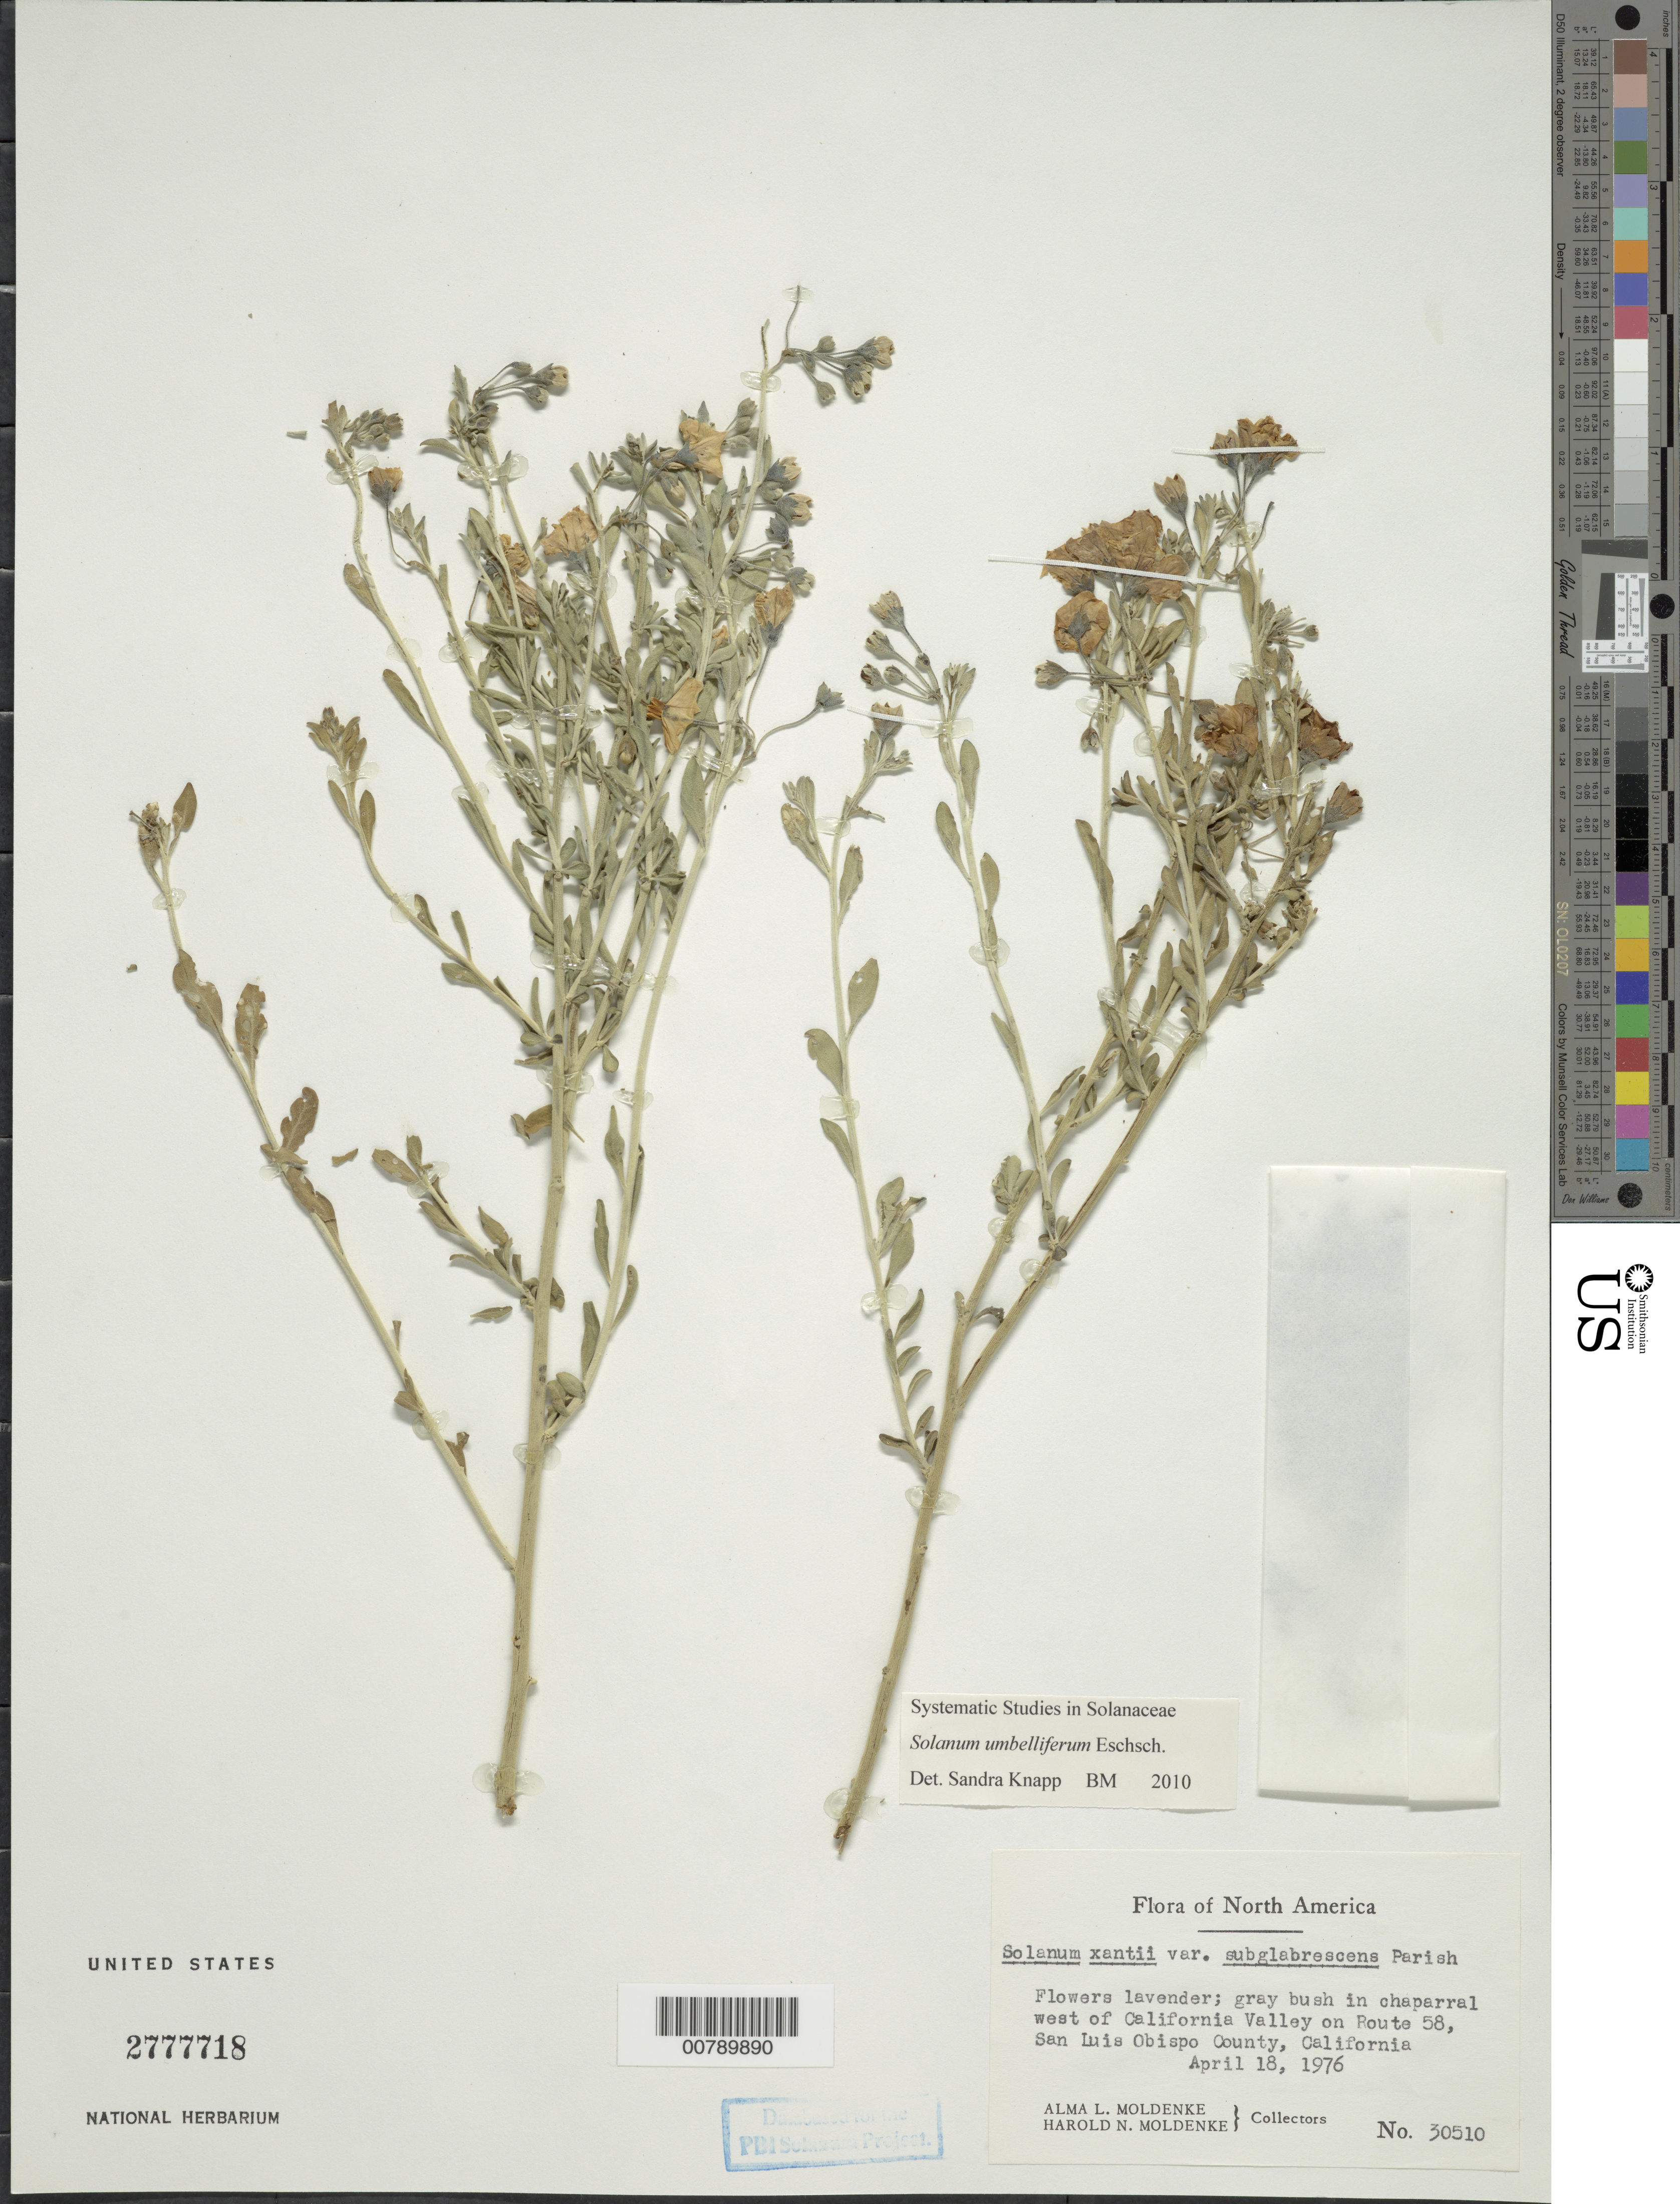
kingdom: Plantae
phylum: Tracheophyta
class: Magnoliopsida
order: Solanales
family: Solanaceae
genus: Solanum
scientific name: Solanum umbelliferum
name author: Eschsch.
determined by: Knapp, S. D.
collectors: A. L. Moldenke & H. N. Moldenke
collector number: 30510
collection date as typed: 18 Apr 1976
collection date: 1976-04-18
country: United States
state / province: California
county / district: San Luis Obispo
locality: west of California valley on ROute 58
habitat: chaparral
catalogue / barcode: US 2777718